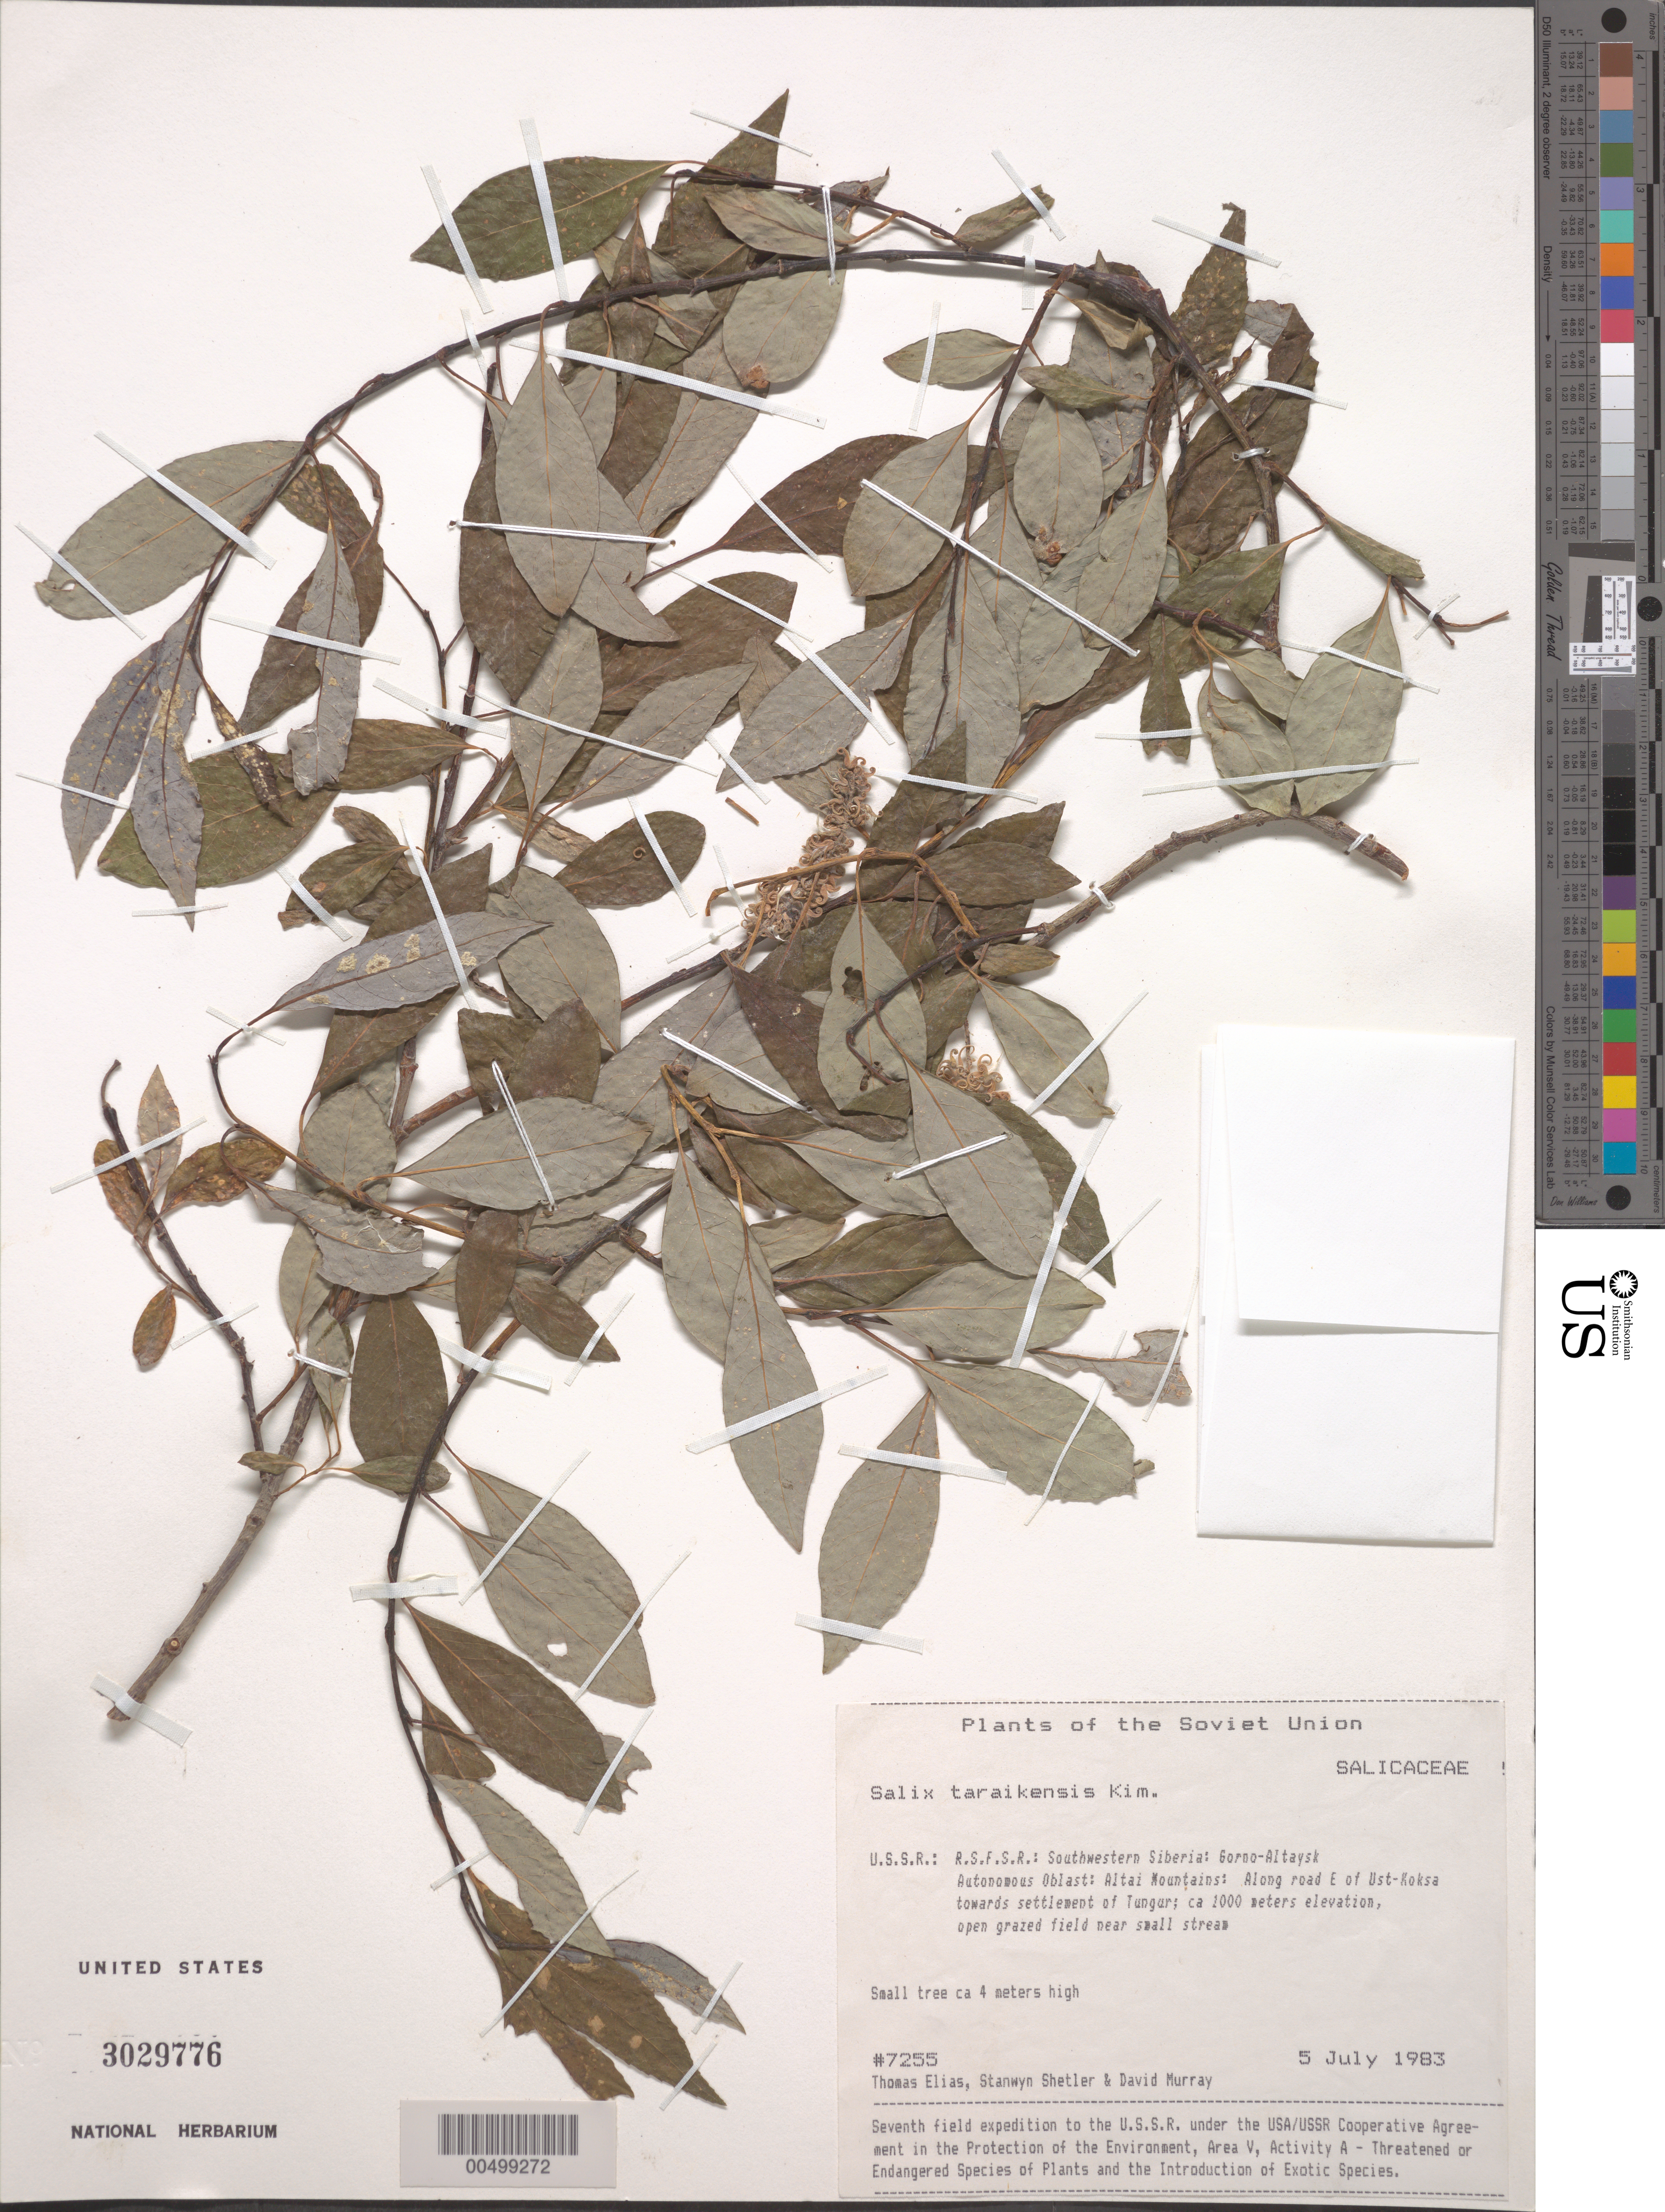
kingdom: Plantae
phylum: Tracheophyta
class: Magnoliopsida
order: Malpighiales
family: Salicaceae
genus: Salix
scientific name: Salix taraikensis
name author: Kimura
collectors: T. Elias, S. Shetler & D. F. Murray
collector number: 7255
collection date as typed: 05 Jul 1983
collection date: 1983-07-05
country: Russian Federation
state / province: Altai Republic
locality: Altai Mountains, along road E of Ust-Koksa towards settlement of Tungur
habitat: open grazed field near small stream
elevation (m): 1000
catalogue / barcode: US 3029776